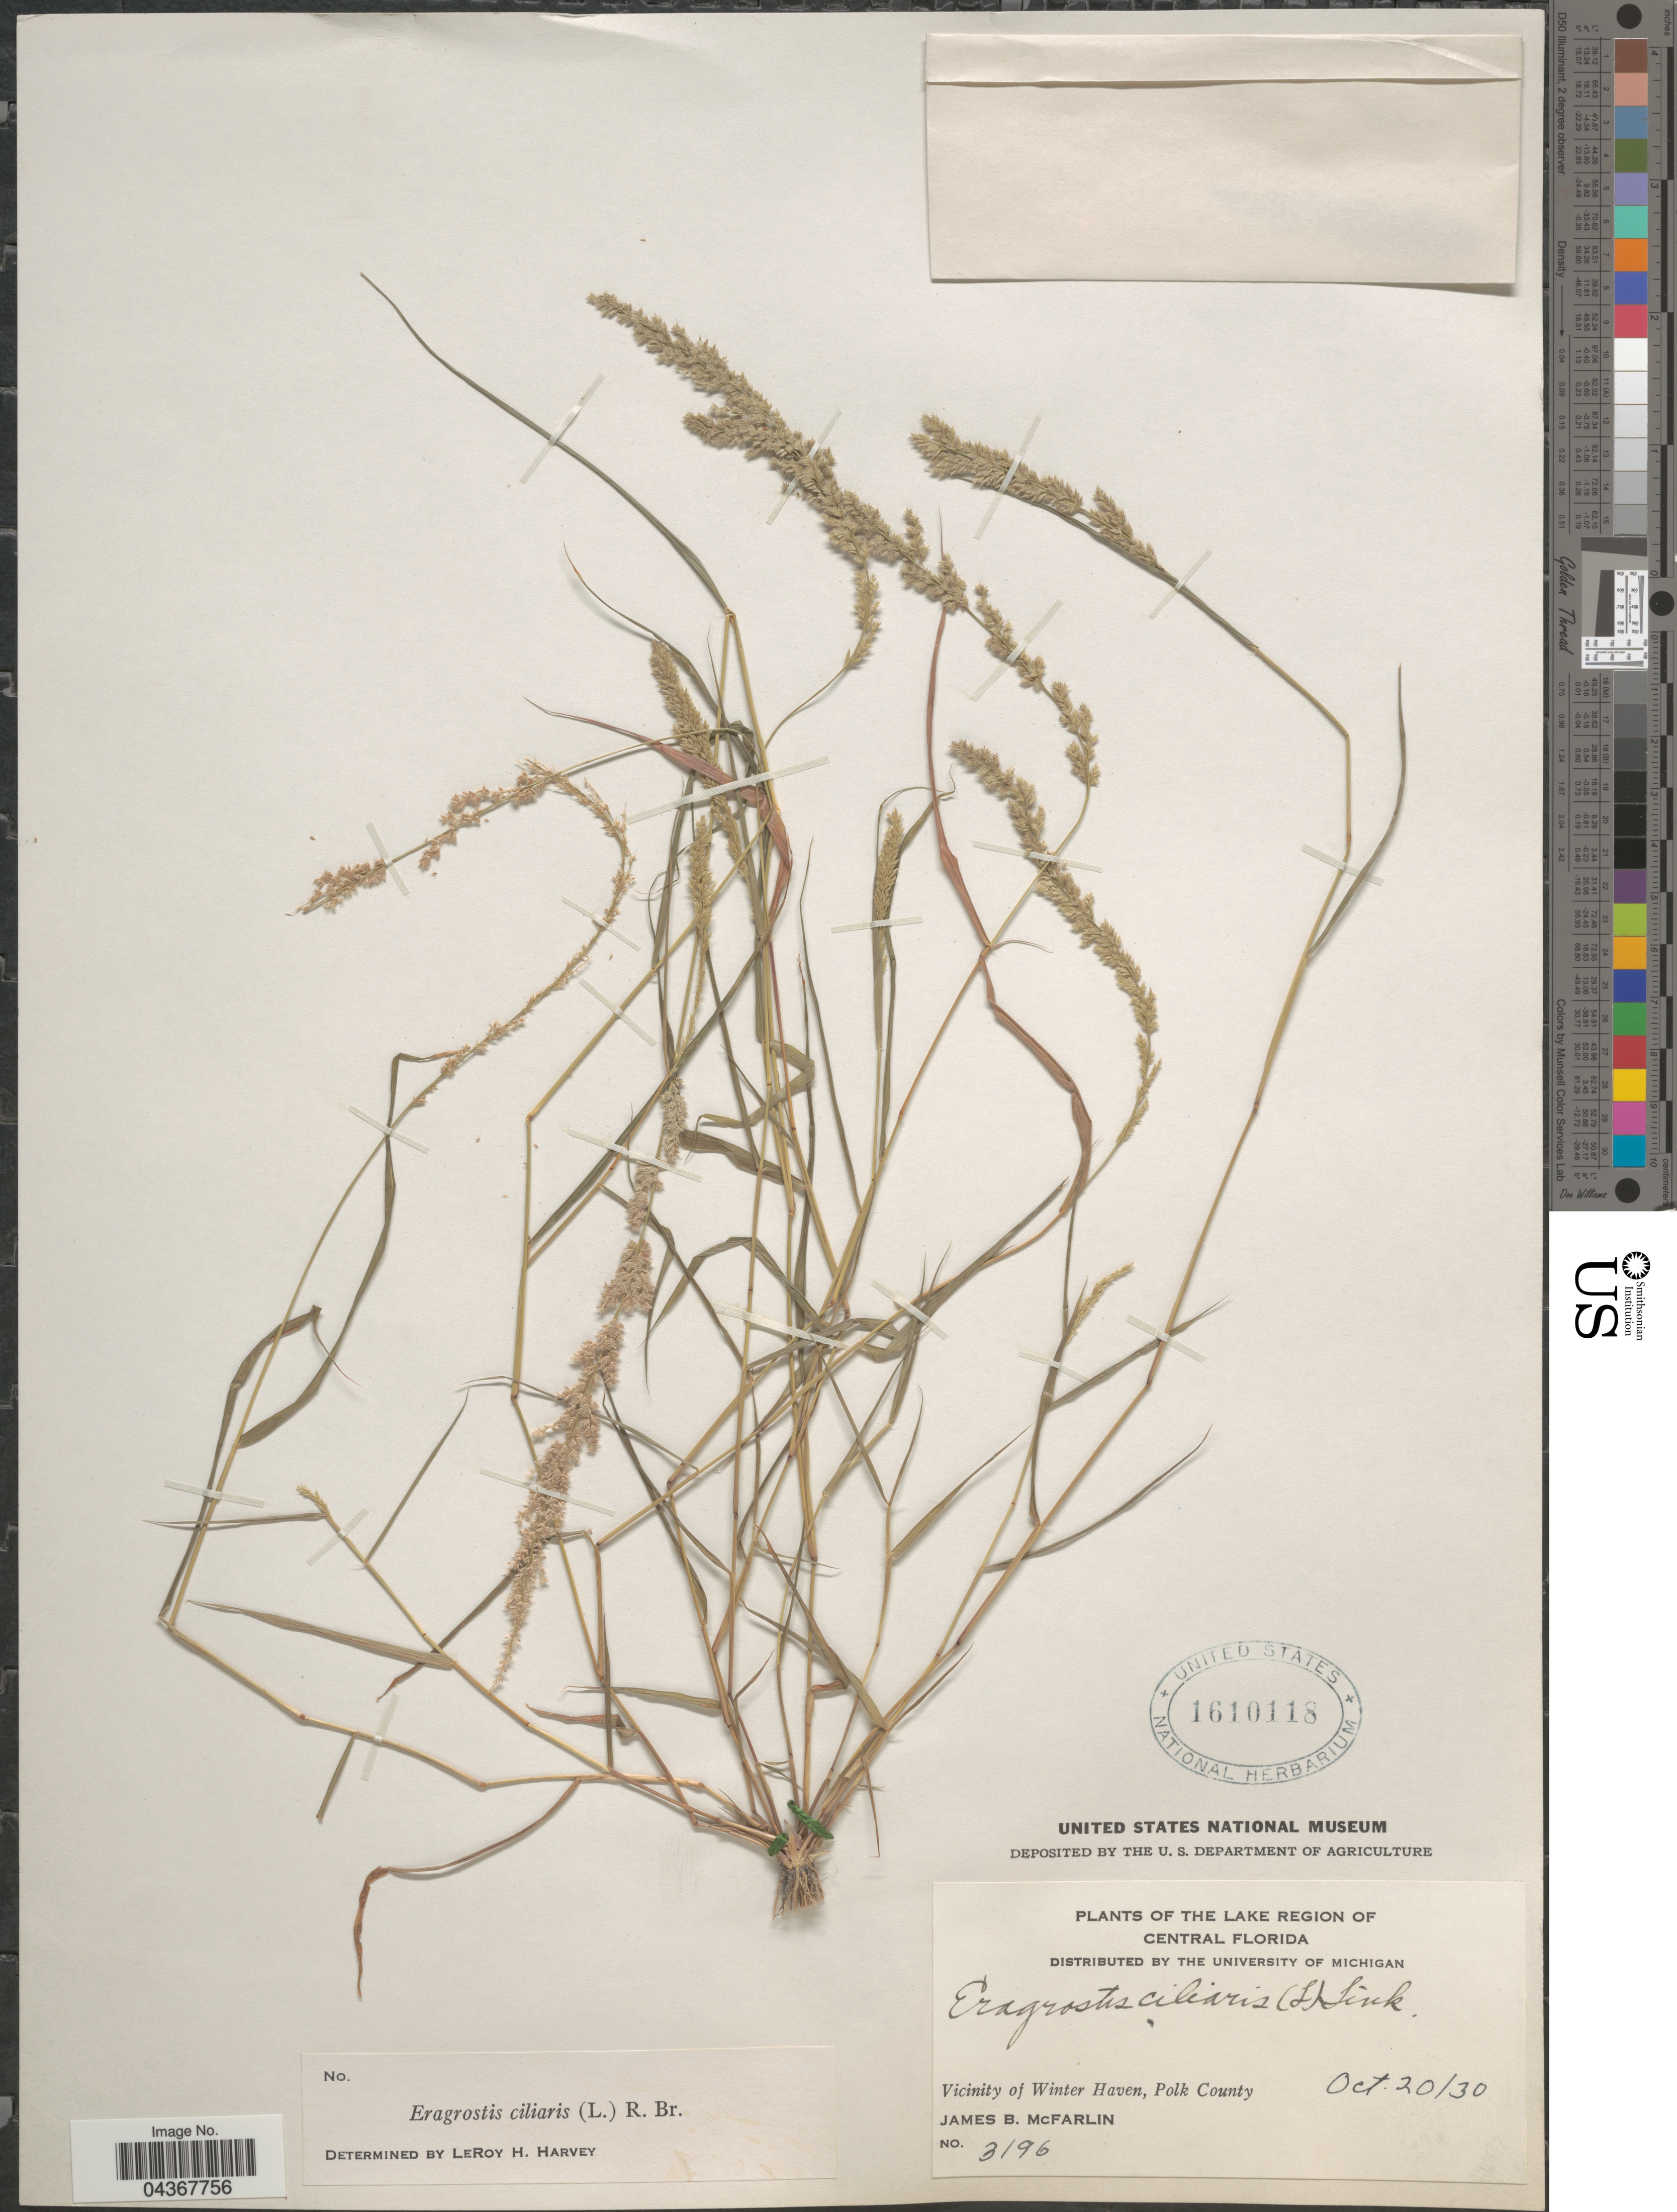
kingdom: Plantae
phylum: Tracheophyta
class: Liliopsida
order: Poales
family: Poaceae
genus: Eragrostis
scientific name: Eragrostis ciliaris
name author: (L.) R. Br.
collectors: J. McFarlin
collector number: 3196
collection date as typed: Transcribed d/m/y: 20/10/30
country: United States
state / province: Florida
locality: The Lake Region of Central Florida. Vicinity of Winter Haven, Polk County.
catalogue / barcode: US 1610118